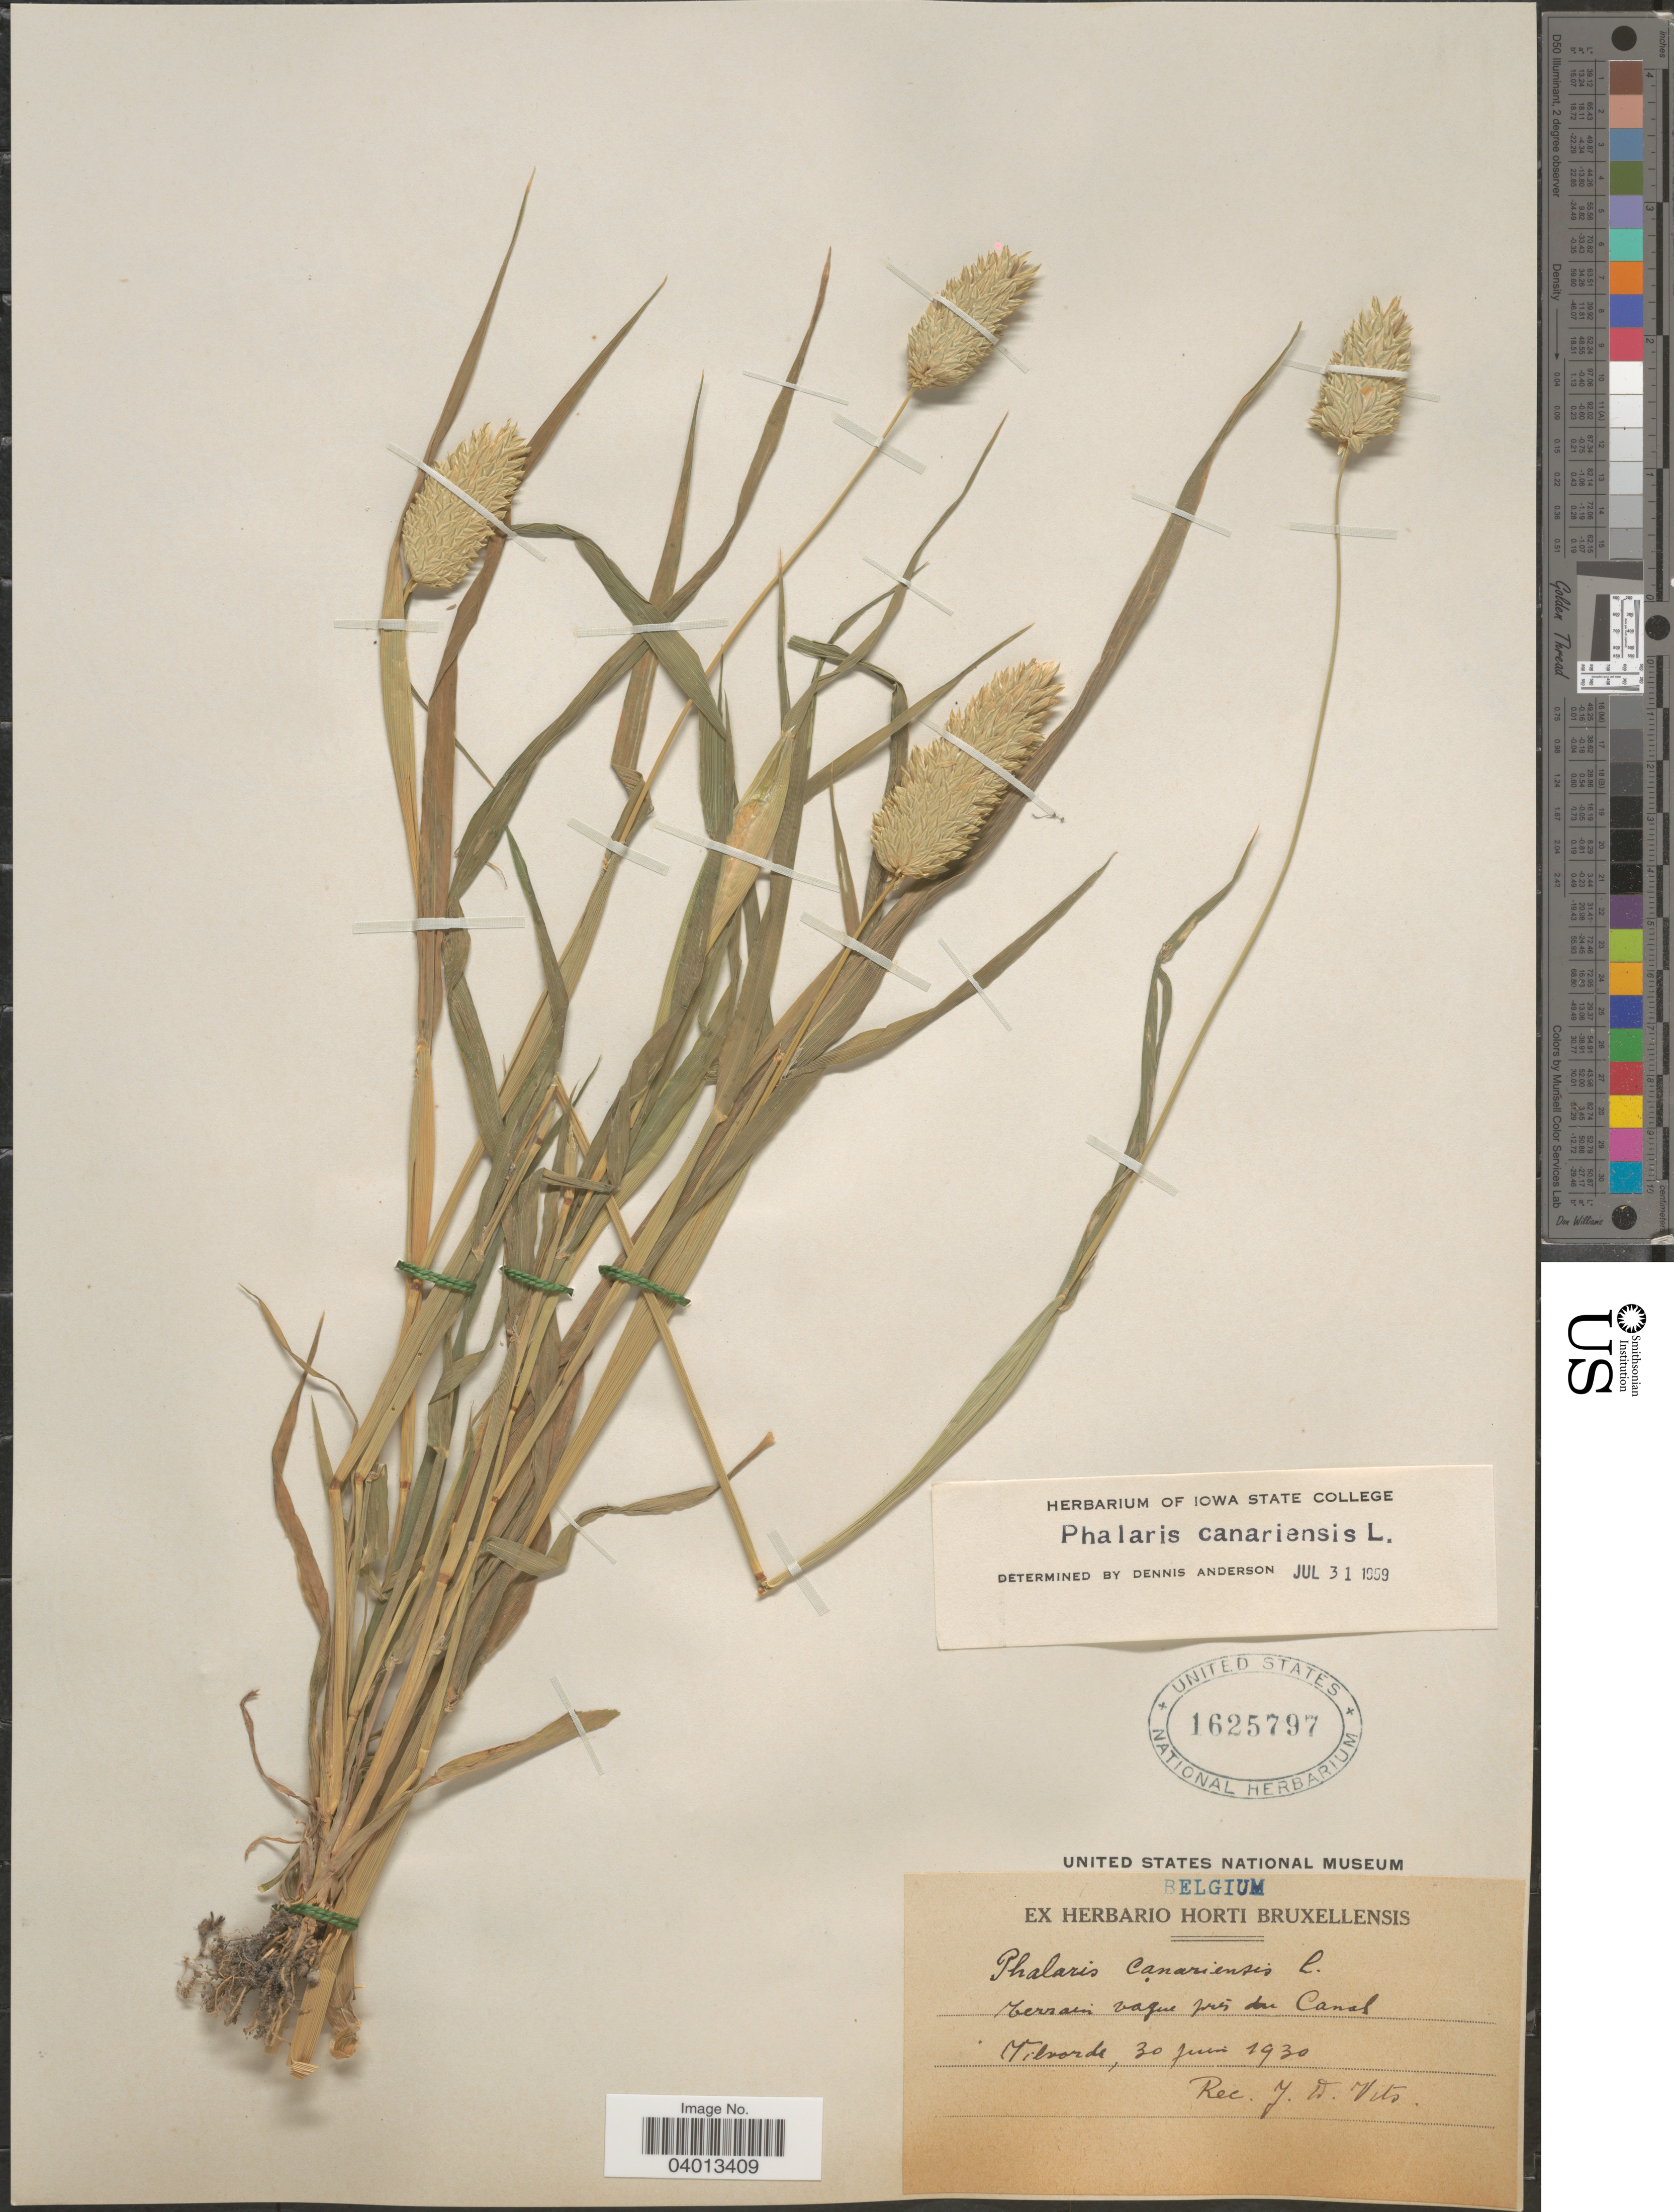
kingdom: Plantae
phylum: Tracheophyta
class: Liliopsida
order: Poales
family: Poaceae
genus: Phalaris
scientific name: Phalaris canariensis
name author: L.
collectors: ex herb. Horti Bruxellensis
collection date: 1930-06-30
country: Belgium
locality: Terrain vague près du Canal. Tilvorde.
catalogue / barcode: US 1625797